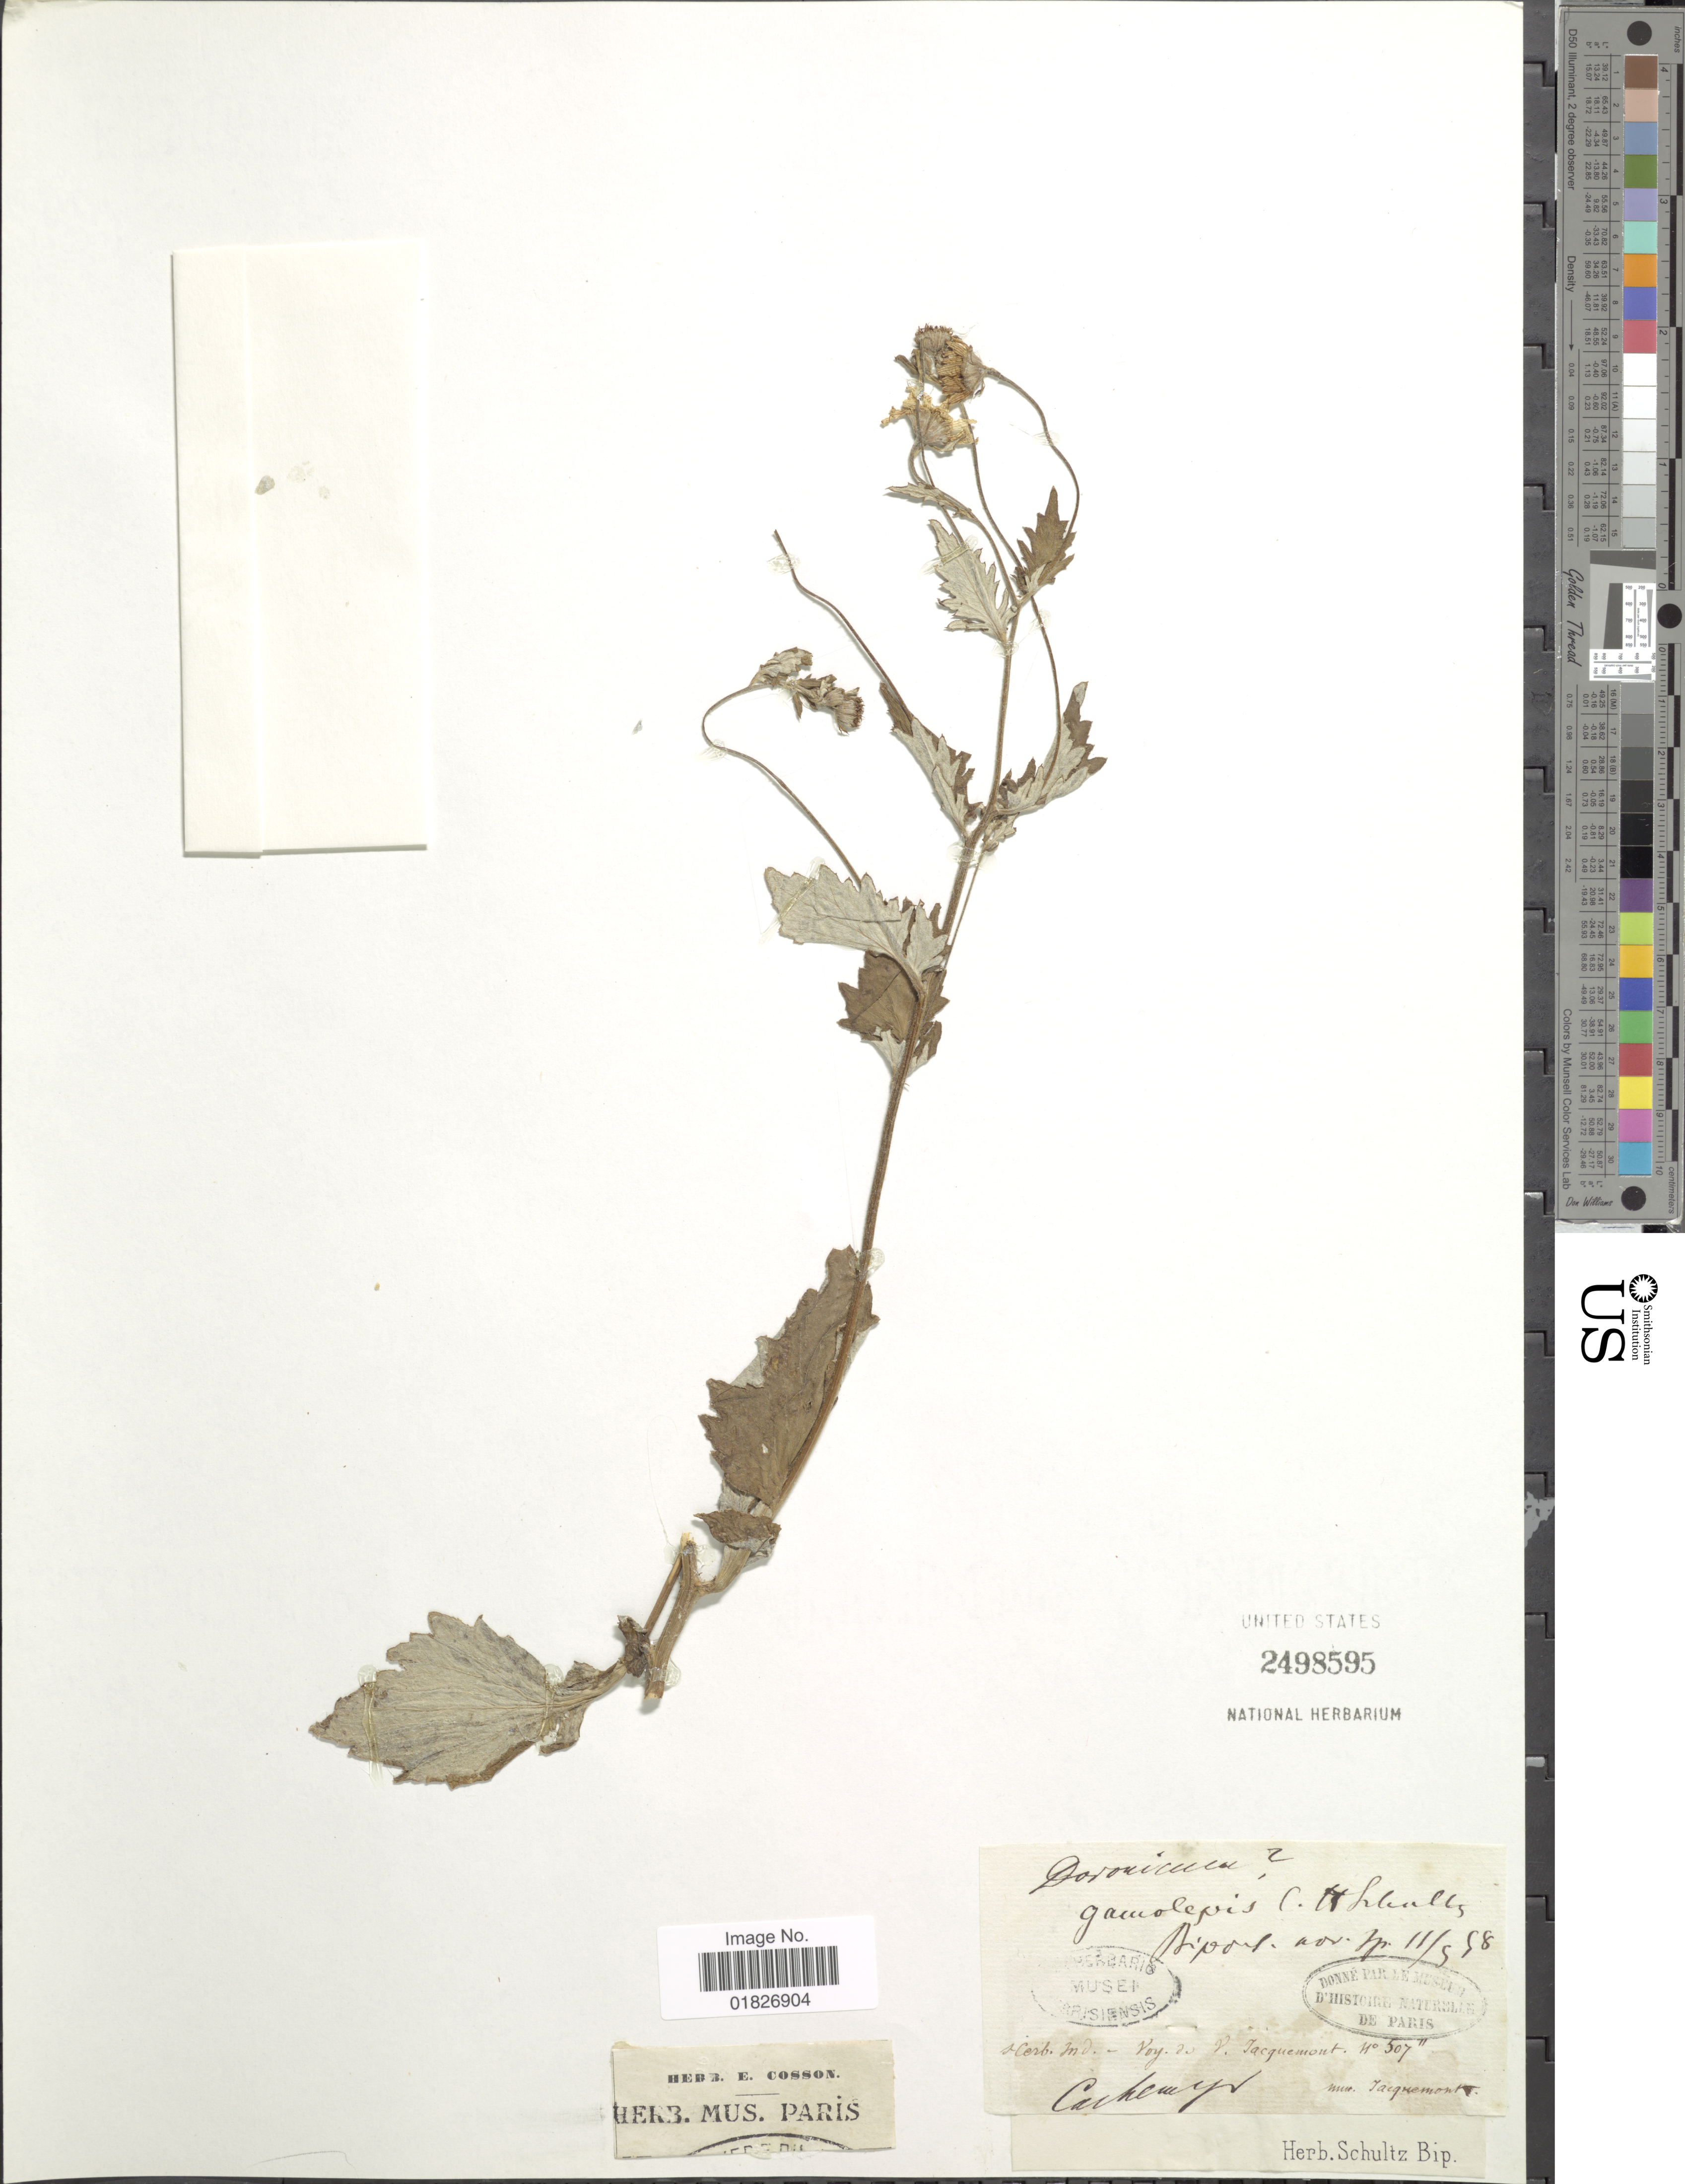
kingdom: Plantae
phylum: Tracheophyta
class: Magnoliopsida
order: Asterales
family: Asteraceae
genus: Doronicum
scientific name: Doronicum sp.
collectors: V. Jacquemont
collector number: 507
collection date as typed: Transcribed d/m/y: 11/5/58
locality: Cachemyr [interpreted]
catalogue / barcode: US 2498595